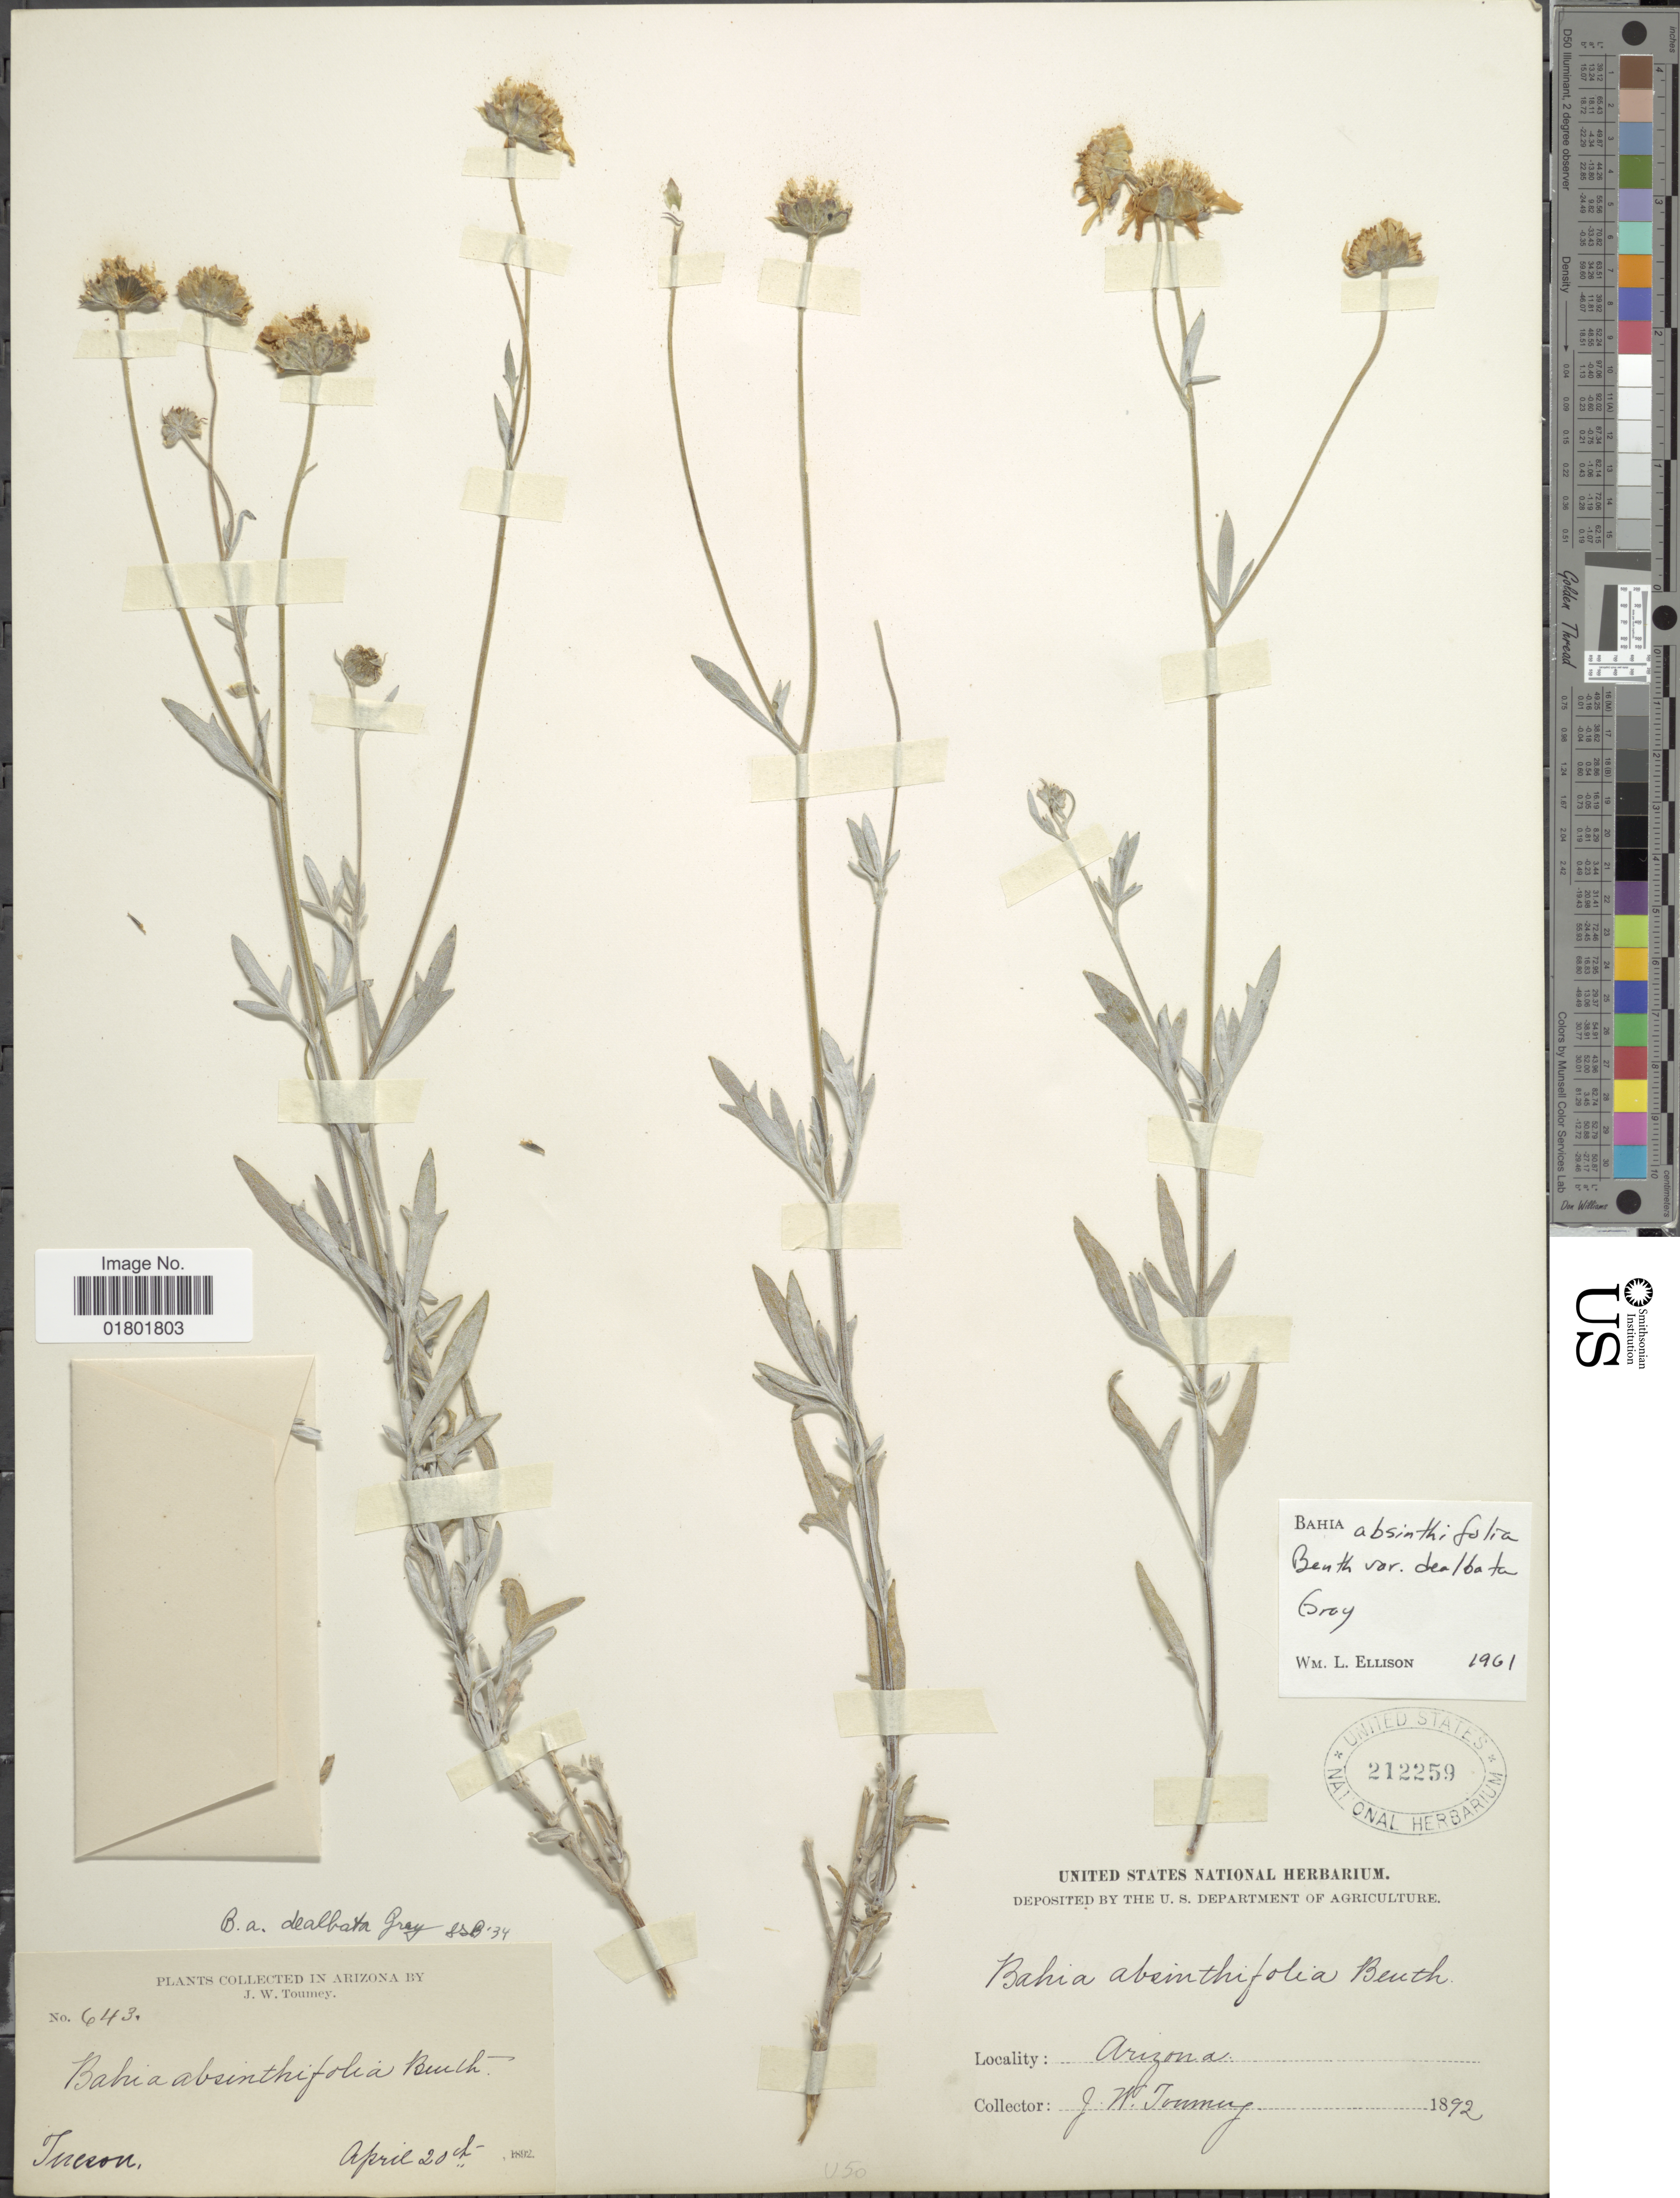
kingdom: Plantae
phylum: Tracheophyta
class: Magnoliopsida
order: Asterales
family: Asteraceae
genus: Bahia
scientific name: Bahia absinthifolia var. dealbata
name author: A. Gray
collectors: J. W. Toumey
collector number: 643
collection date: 1892-04-20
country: United States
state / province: Arizona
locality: Tucson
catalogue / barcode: US 212259